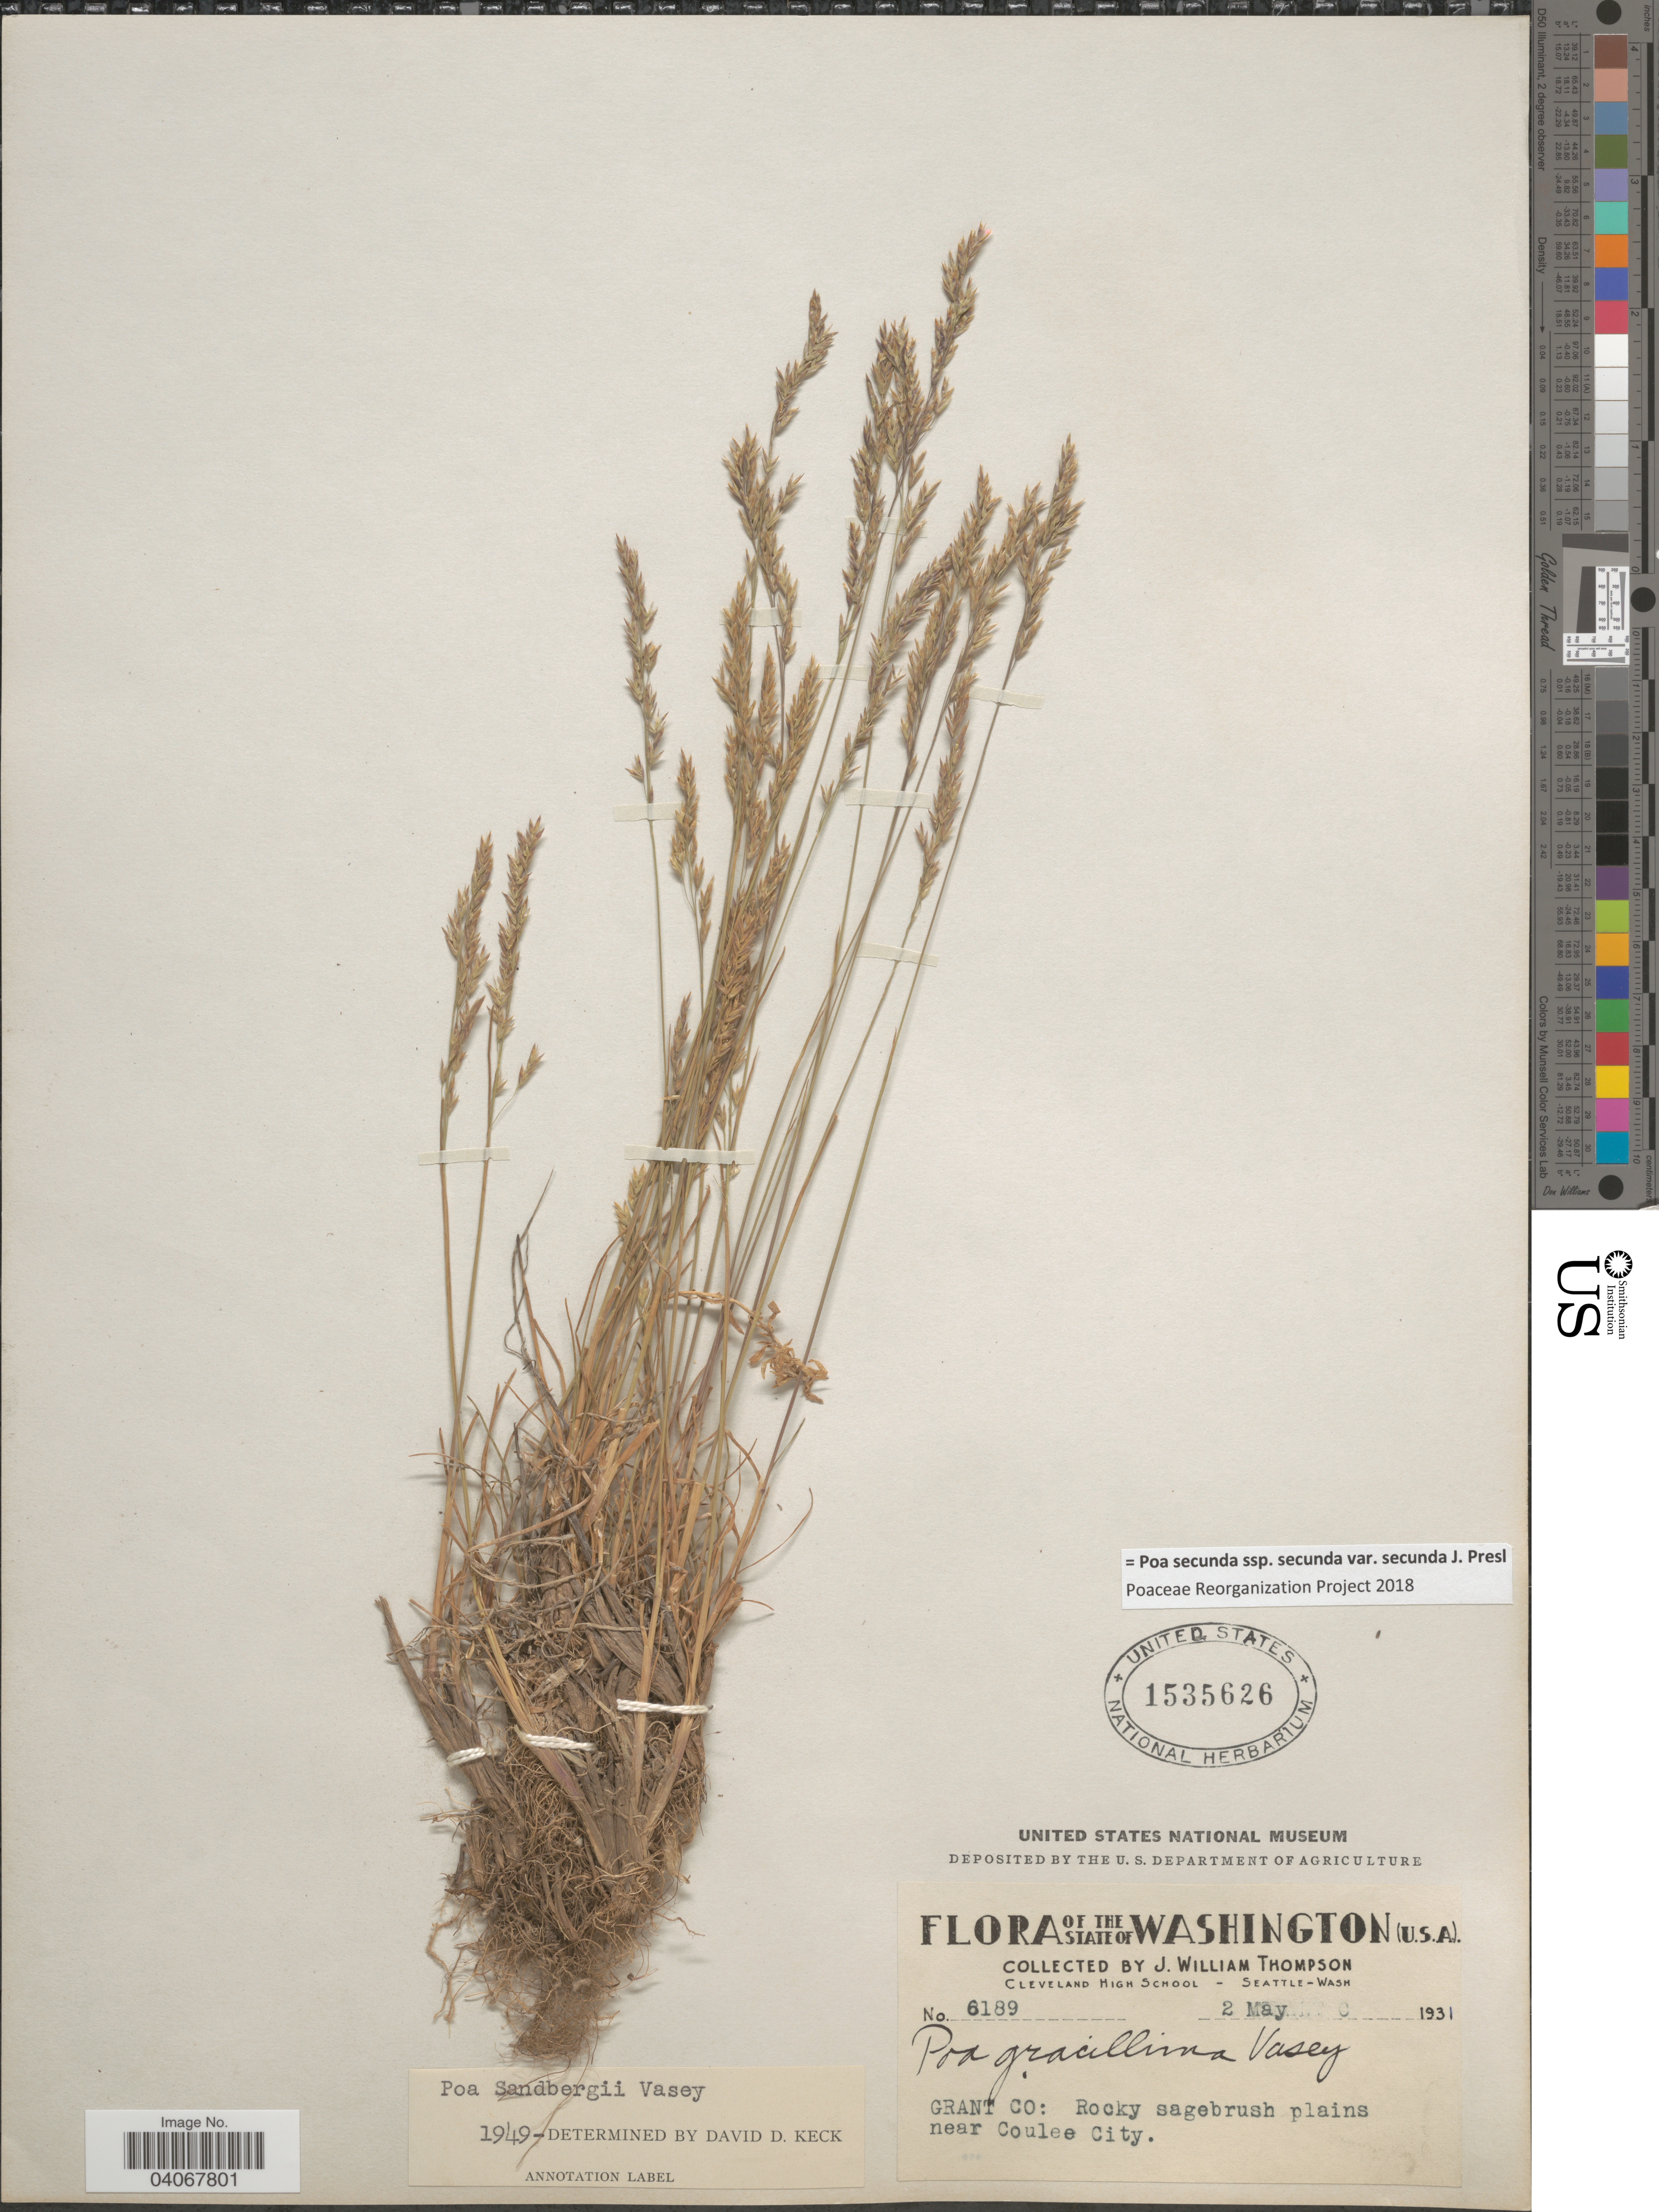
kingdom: Plantae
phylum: Tracheophyta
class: Liliopsida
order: Poales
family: Poaceae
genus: Poa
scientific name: Poa secunda subsp. secunda var. secunda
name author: J. Presl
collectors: J. W. Thompson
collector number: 6189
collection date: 1931-05-02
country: United States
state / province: Washington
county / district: Grant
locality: Grant Co: Rocky sagebrush plains near Coulee City.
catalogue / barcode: US 1535626